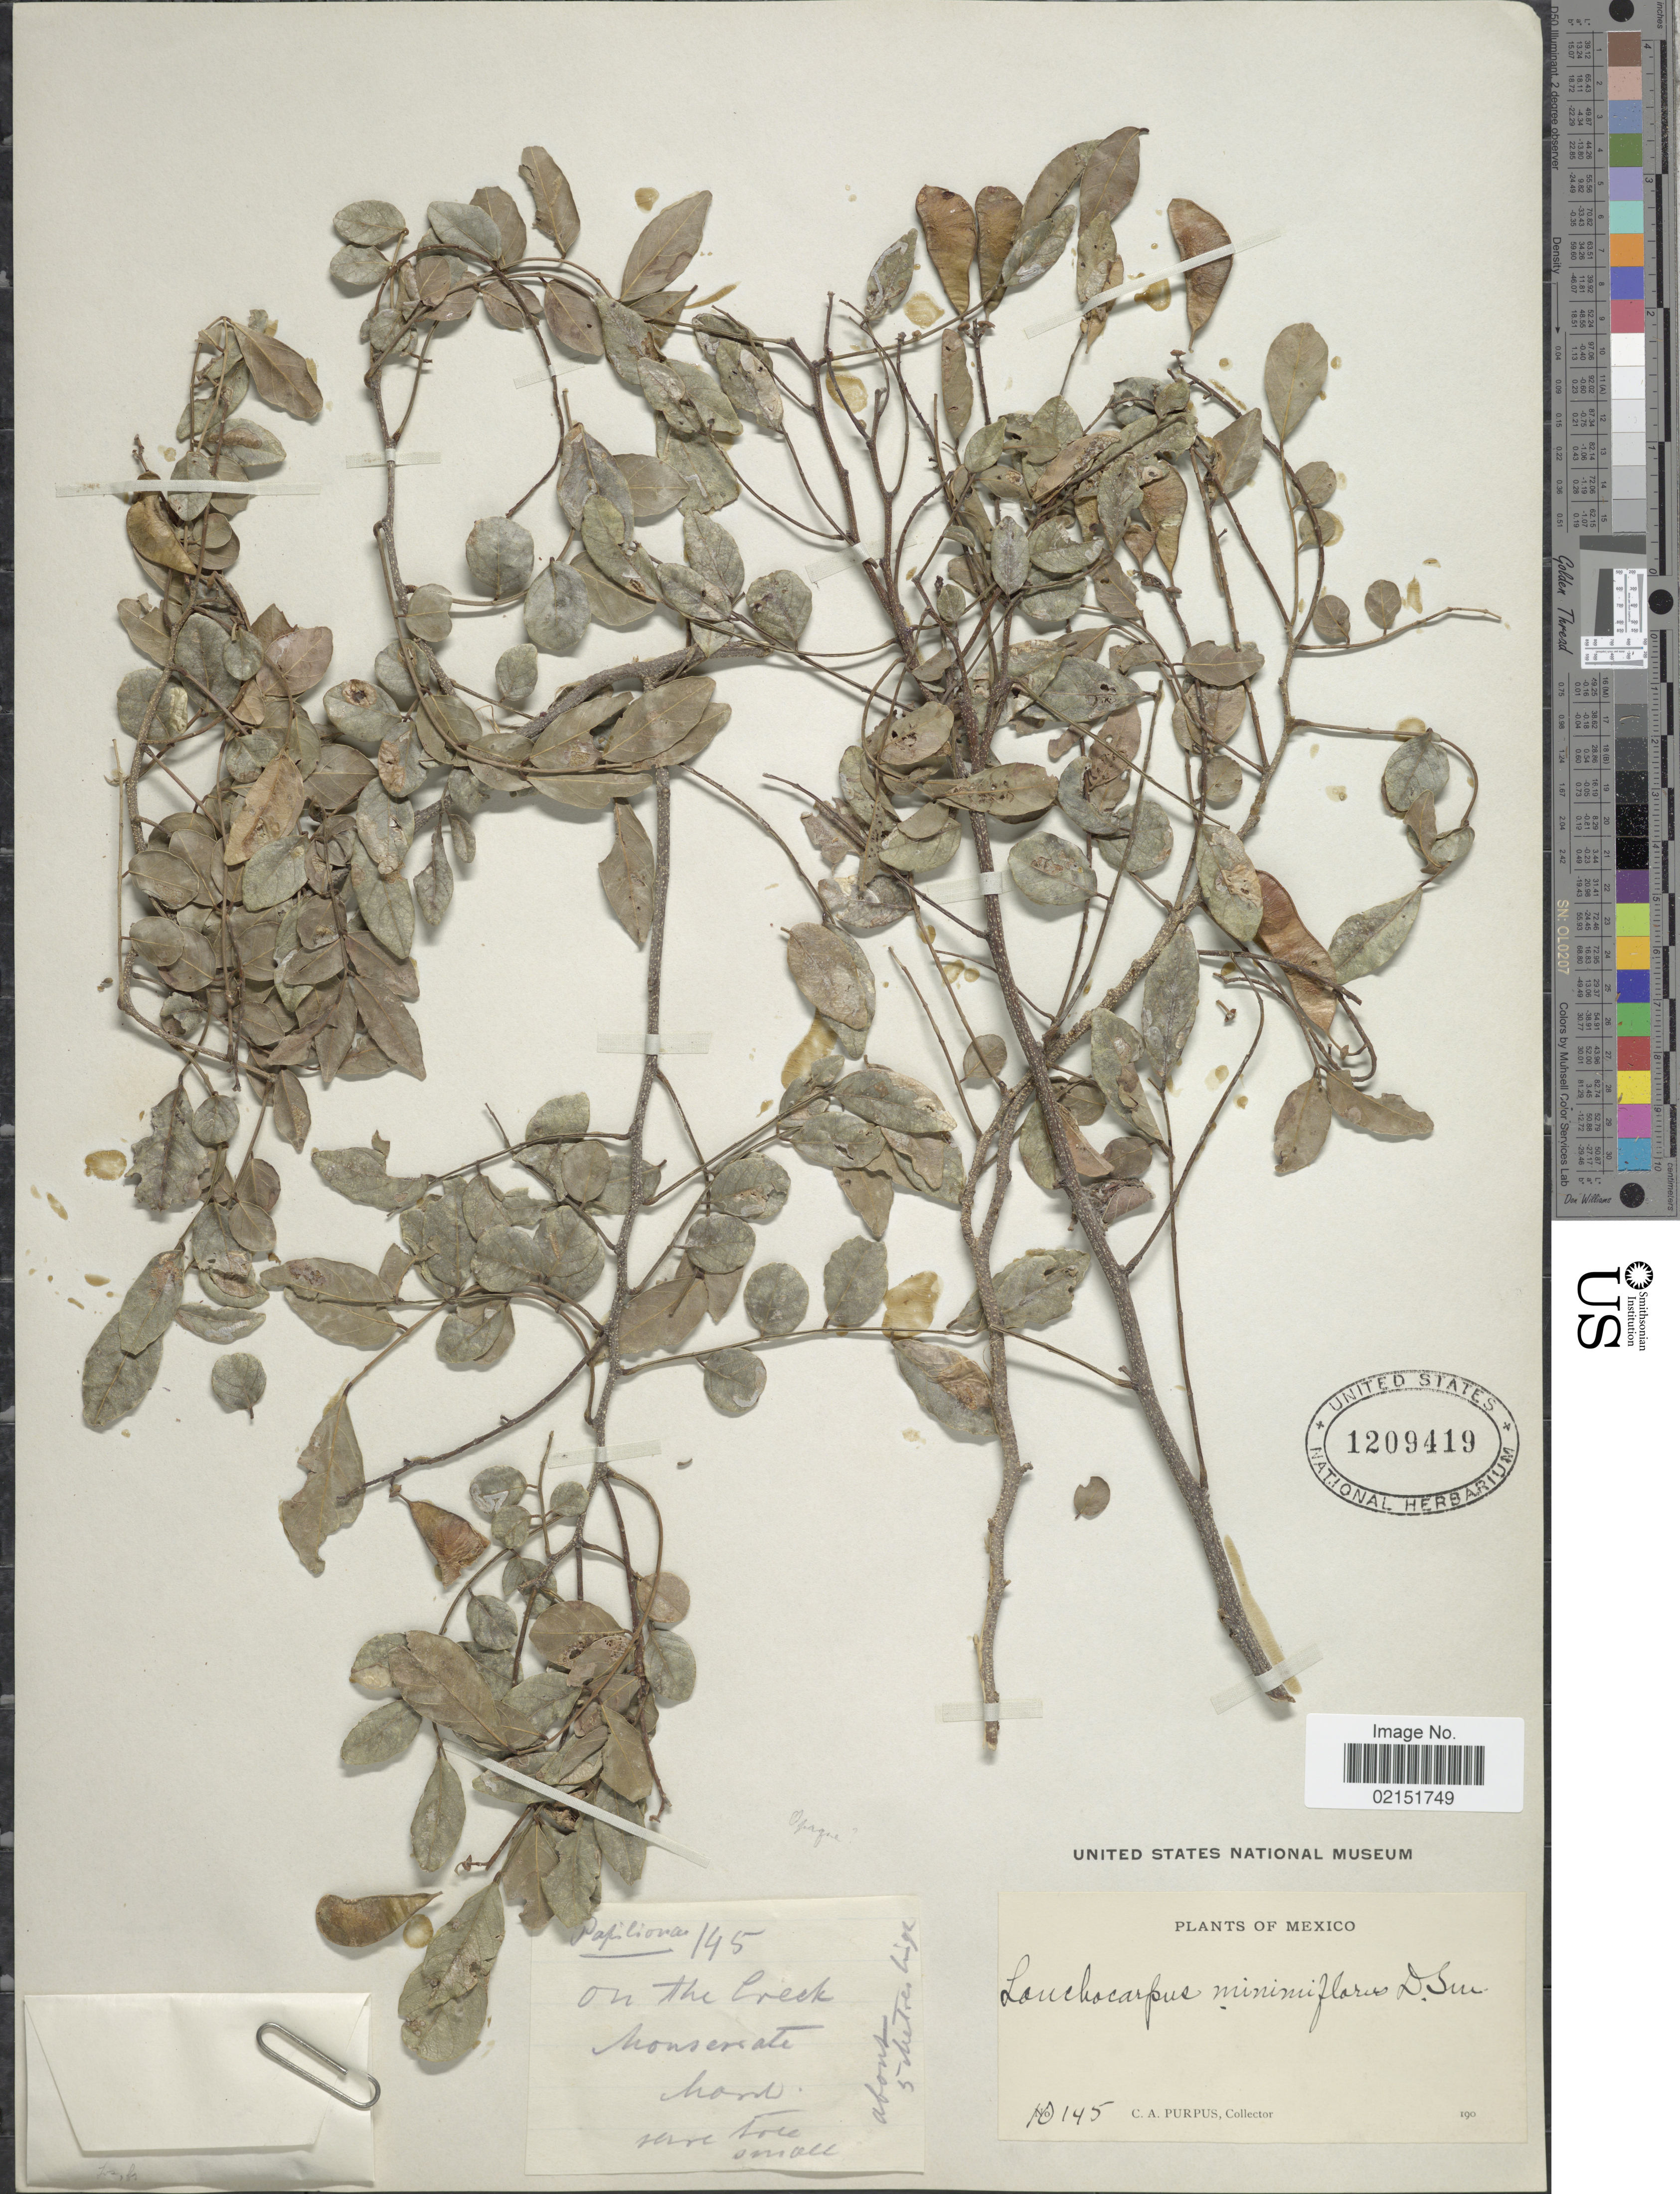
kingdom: Plantae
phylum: Tracheophyta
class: Magnoliopsida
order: Fabales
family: Fabaceae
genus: Lonchocarpus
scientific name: Lonchocarpus minimiflorus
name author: Donn. Sm.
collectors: C. A. Purpus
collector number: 10145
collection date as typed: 190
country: Mexico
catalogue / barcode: US 1209419